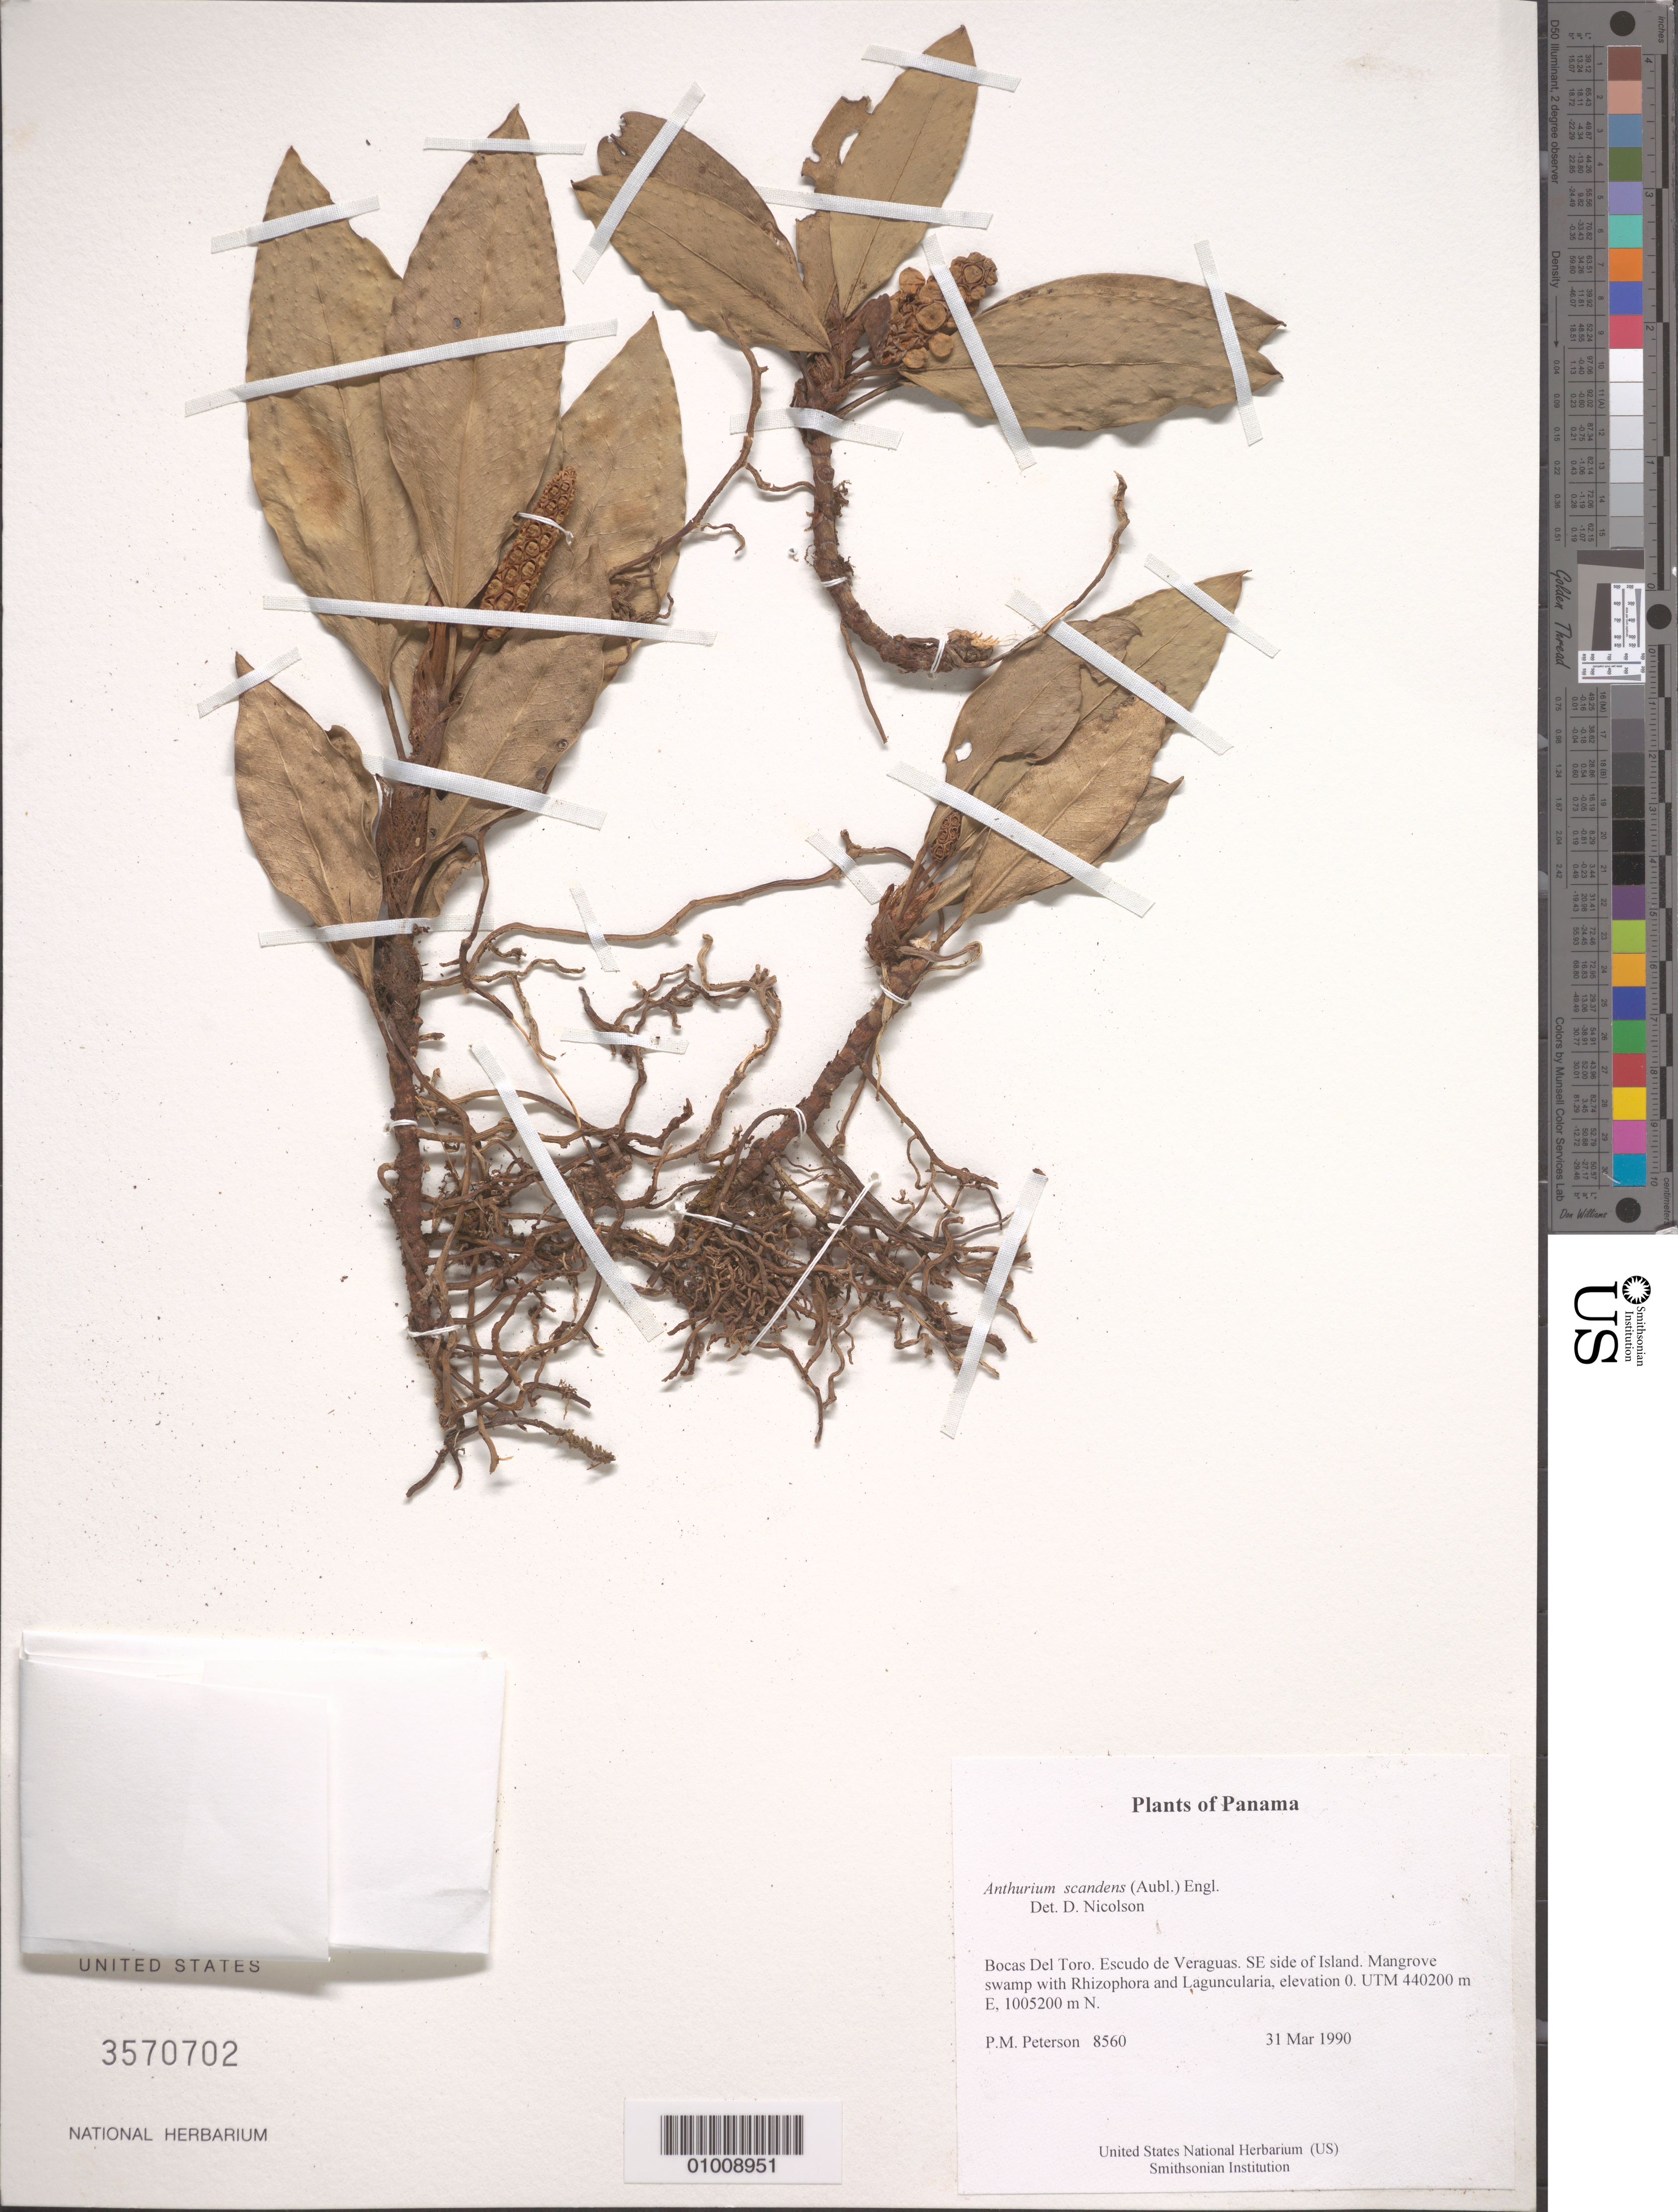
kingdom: Plantae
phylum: Tracheophyta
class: Liliopsida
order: Alismatales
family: Araceae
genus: Anthurium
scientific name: Anthurium scandens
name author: (Aubl.) Engl.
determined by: Nicolson, Dan H.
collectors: P. M. Peterson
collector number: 08560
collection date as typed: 31 Mar 1990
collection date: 1990-03-31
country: Panama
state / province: Bocas del Toro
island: Escudo de Veraguas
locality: SE side of Island.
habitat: Mangrove swamp with Rhizophora and Laguncularia, elevation 0. UTM 440200 m E, 1005200 m N.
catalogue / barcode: US 3570702